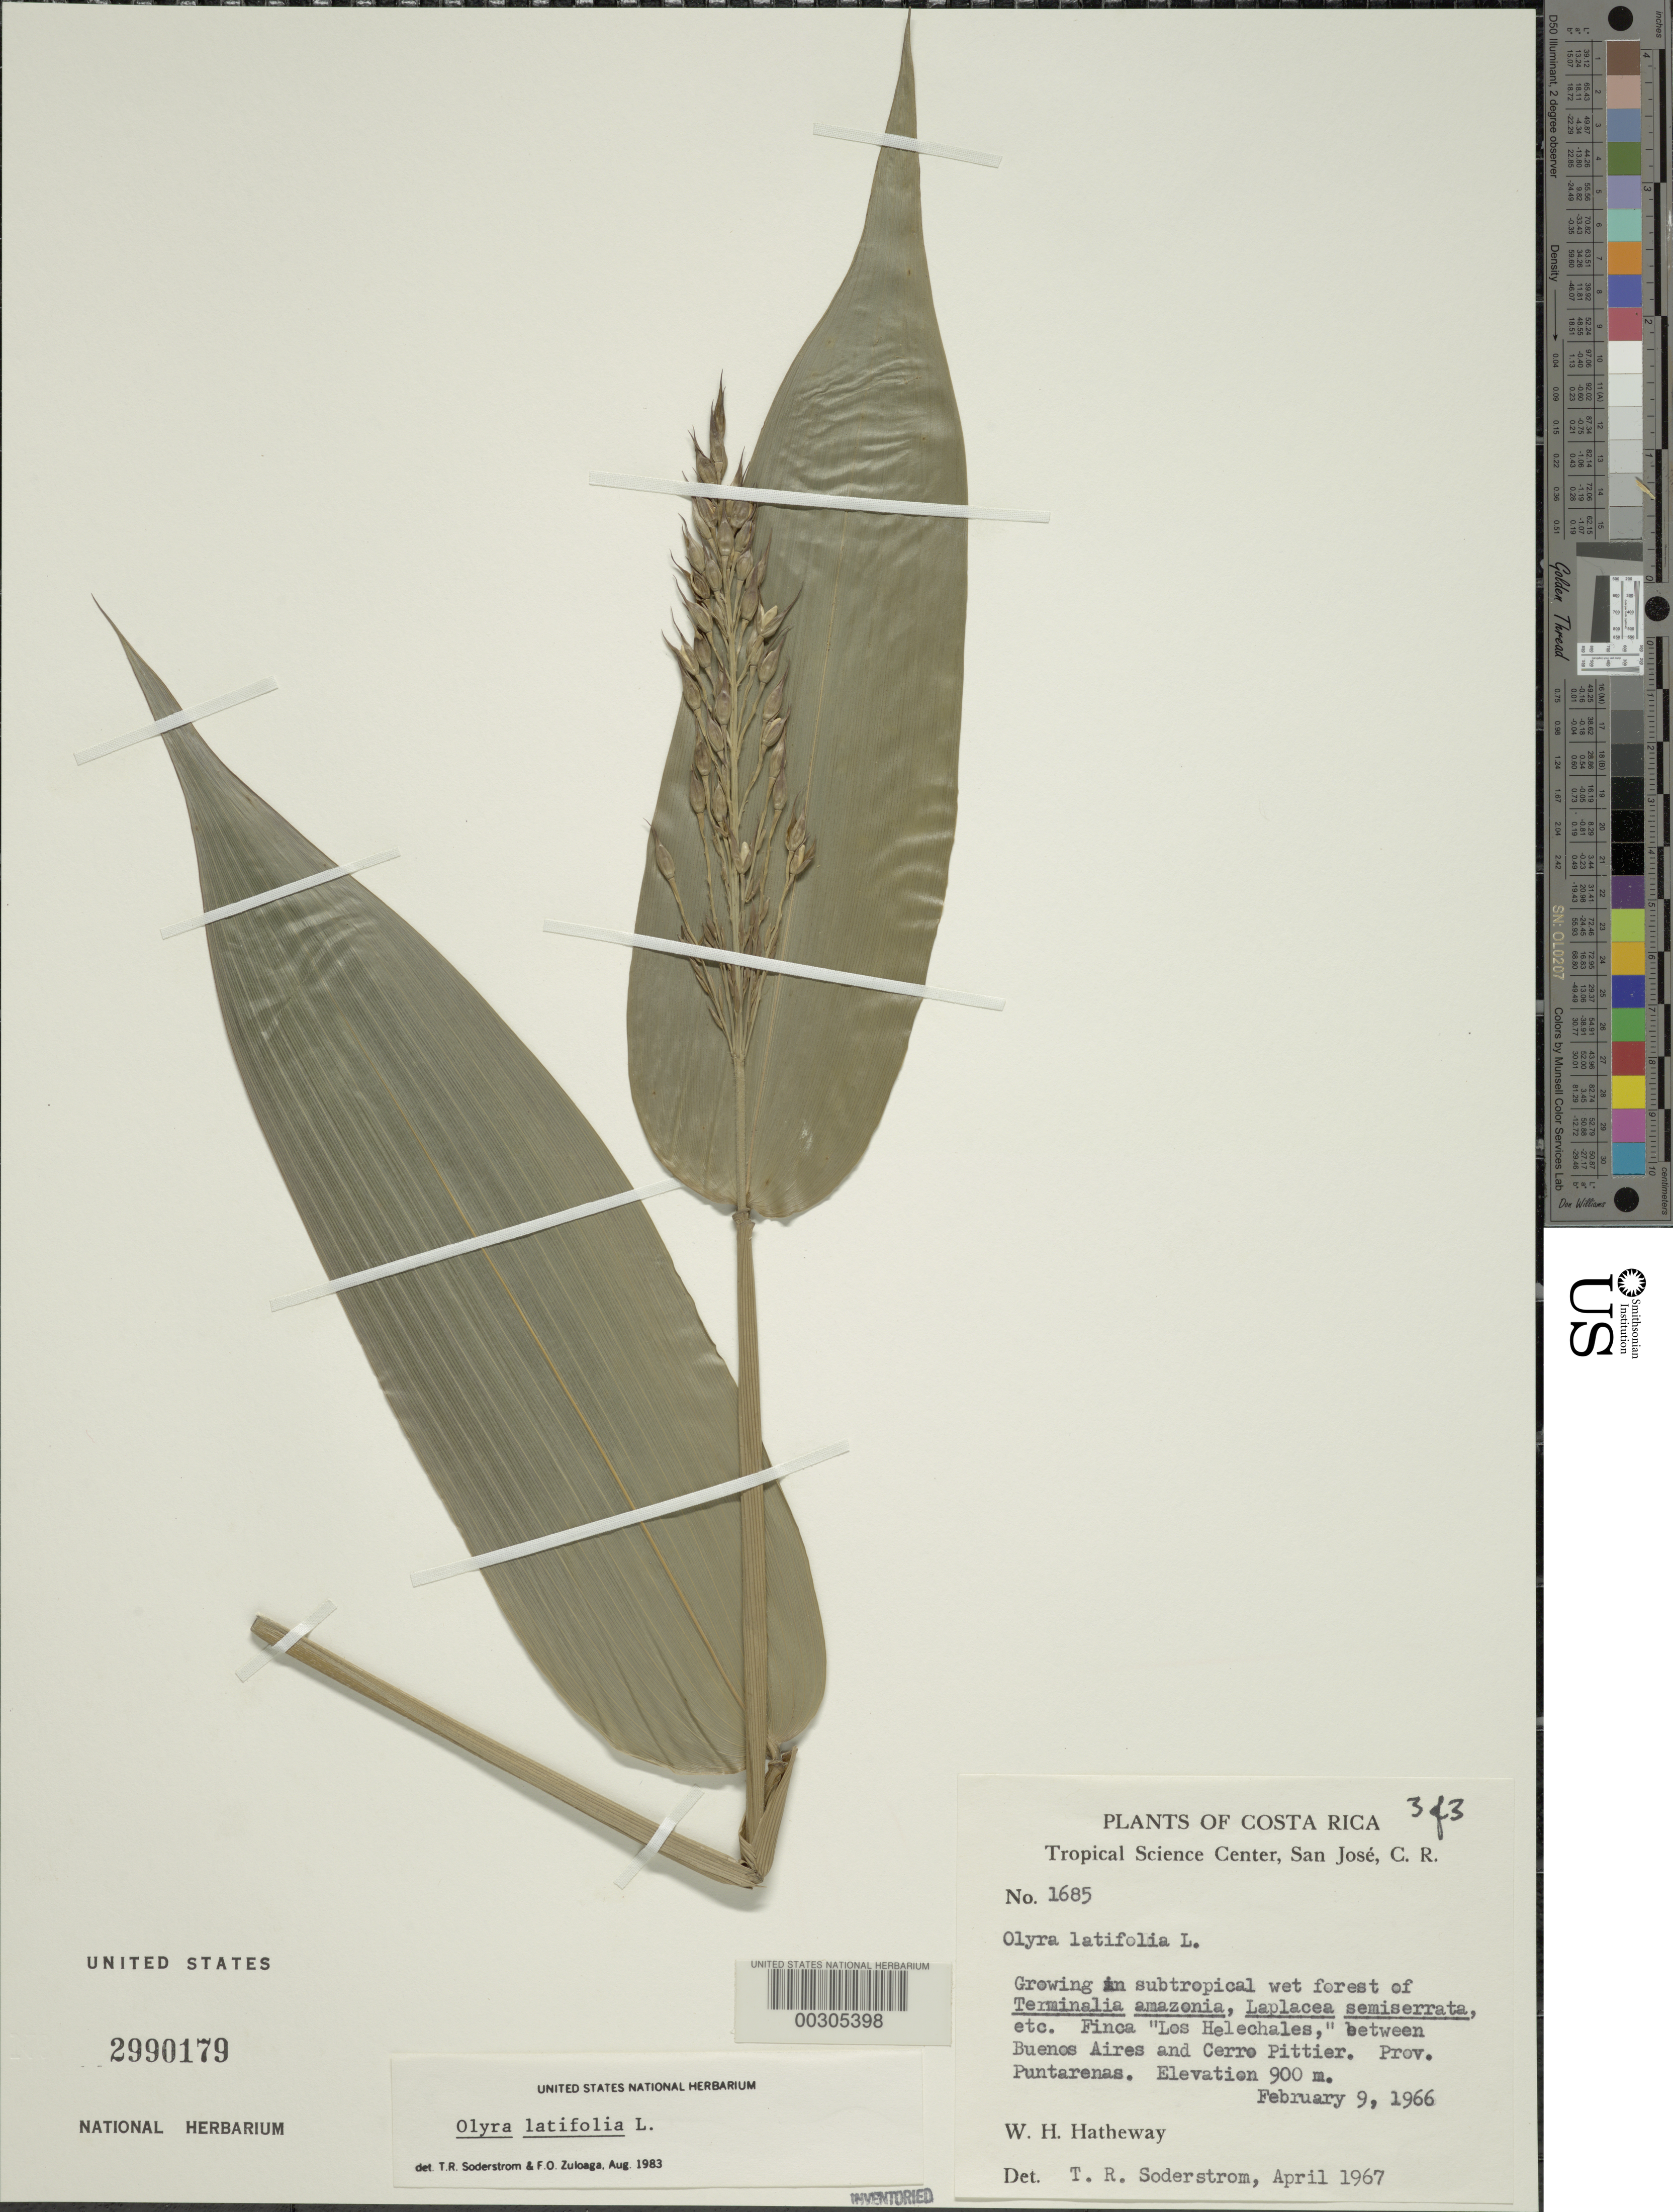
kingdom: Plantae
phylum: Tracheophyta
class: Liliopsida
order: Poales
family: Poaceae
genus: Olyra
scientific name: Olyra latifolia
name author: L.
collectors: W. H. Hatheway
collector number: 1685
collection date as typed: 09 Feb 1966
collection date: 1966-02-09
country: Costa Rica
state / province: Puntarenas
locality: Finca "les helechales", buenos aires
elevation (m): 900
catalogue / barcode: US 2990179